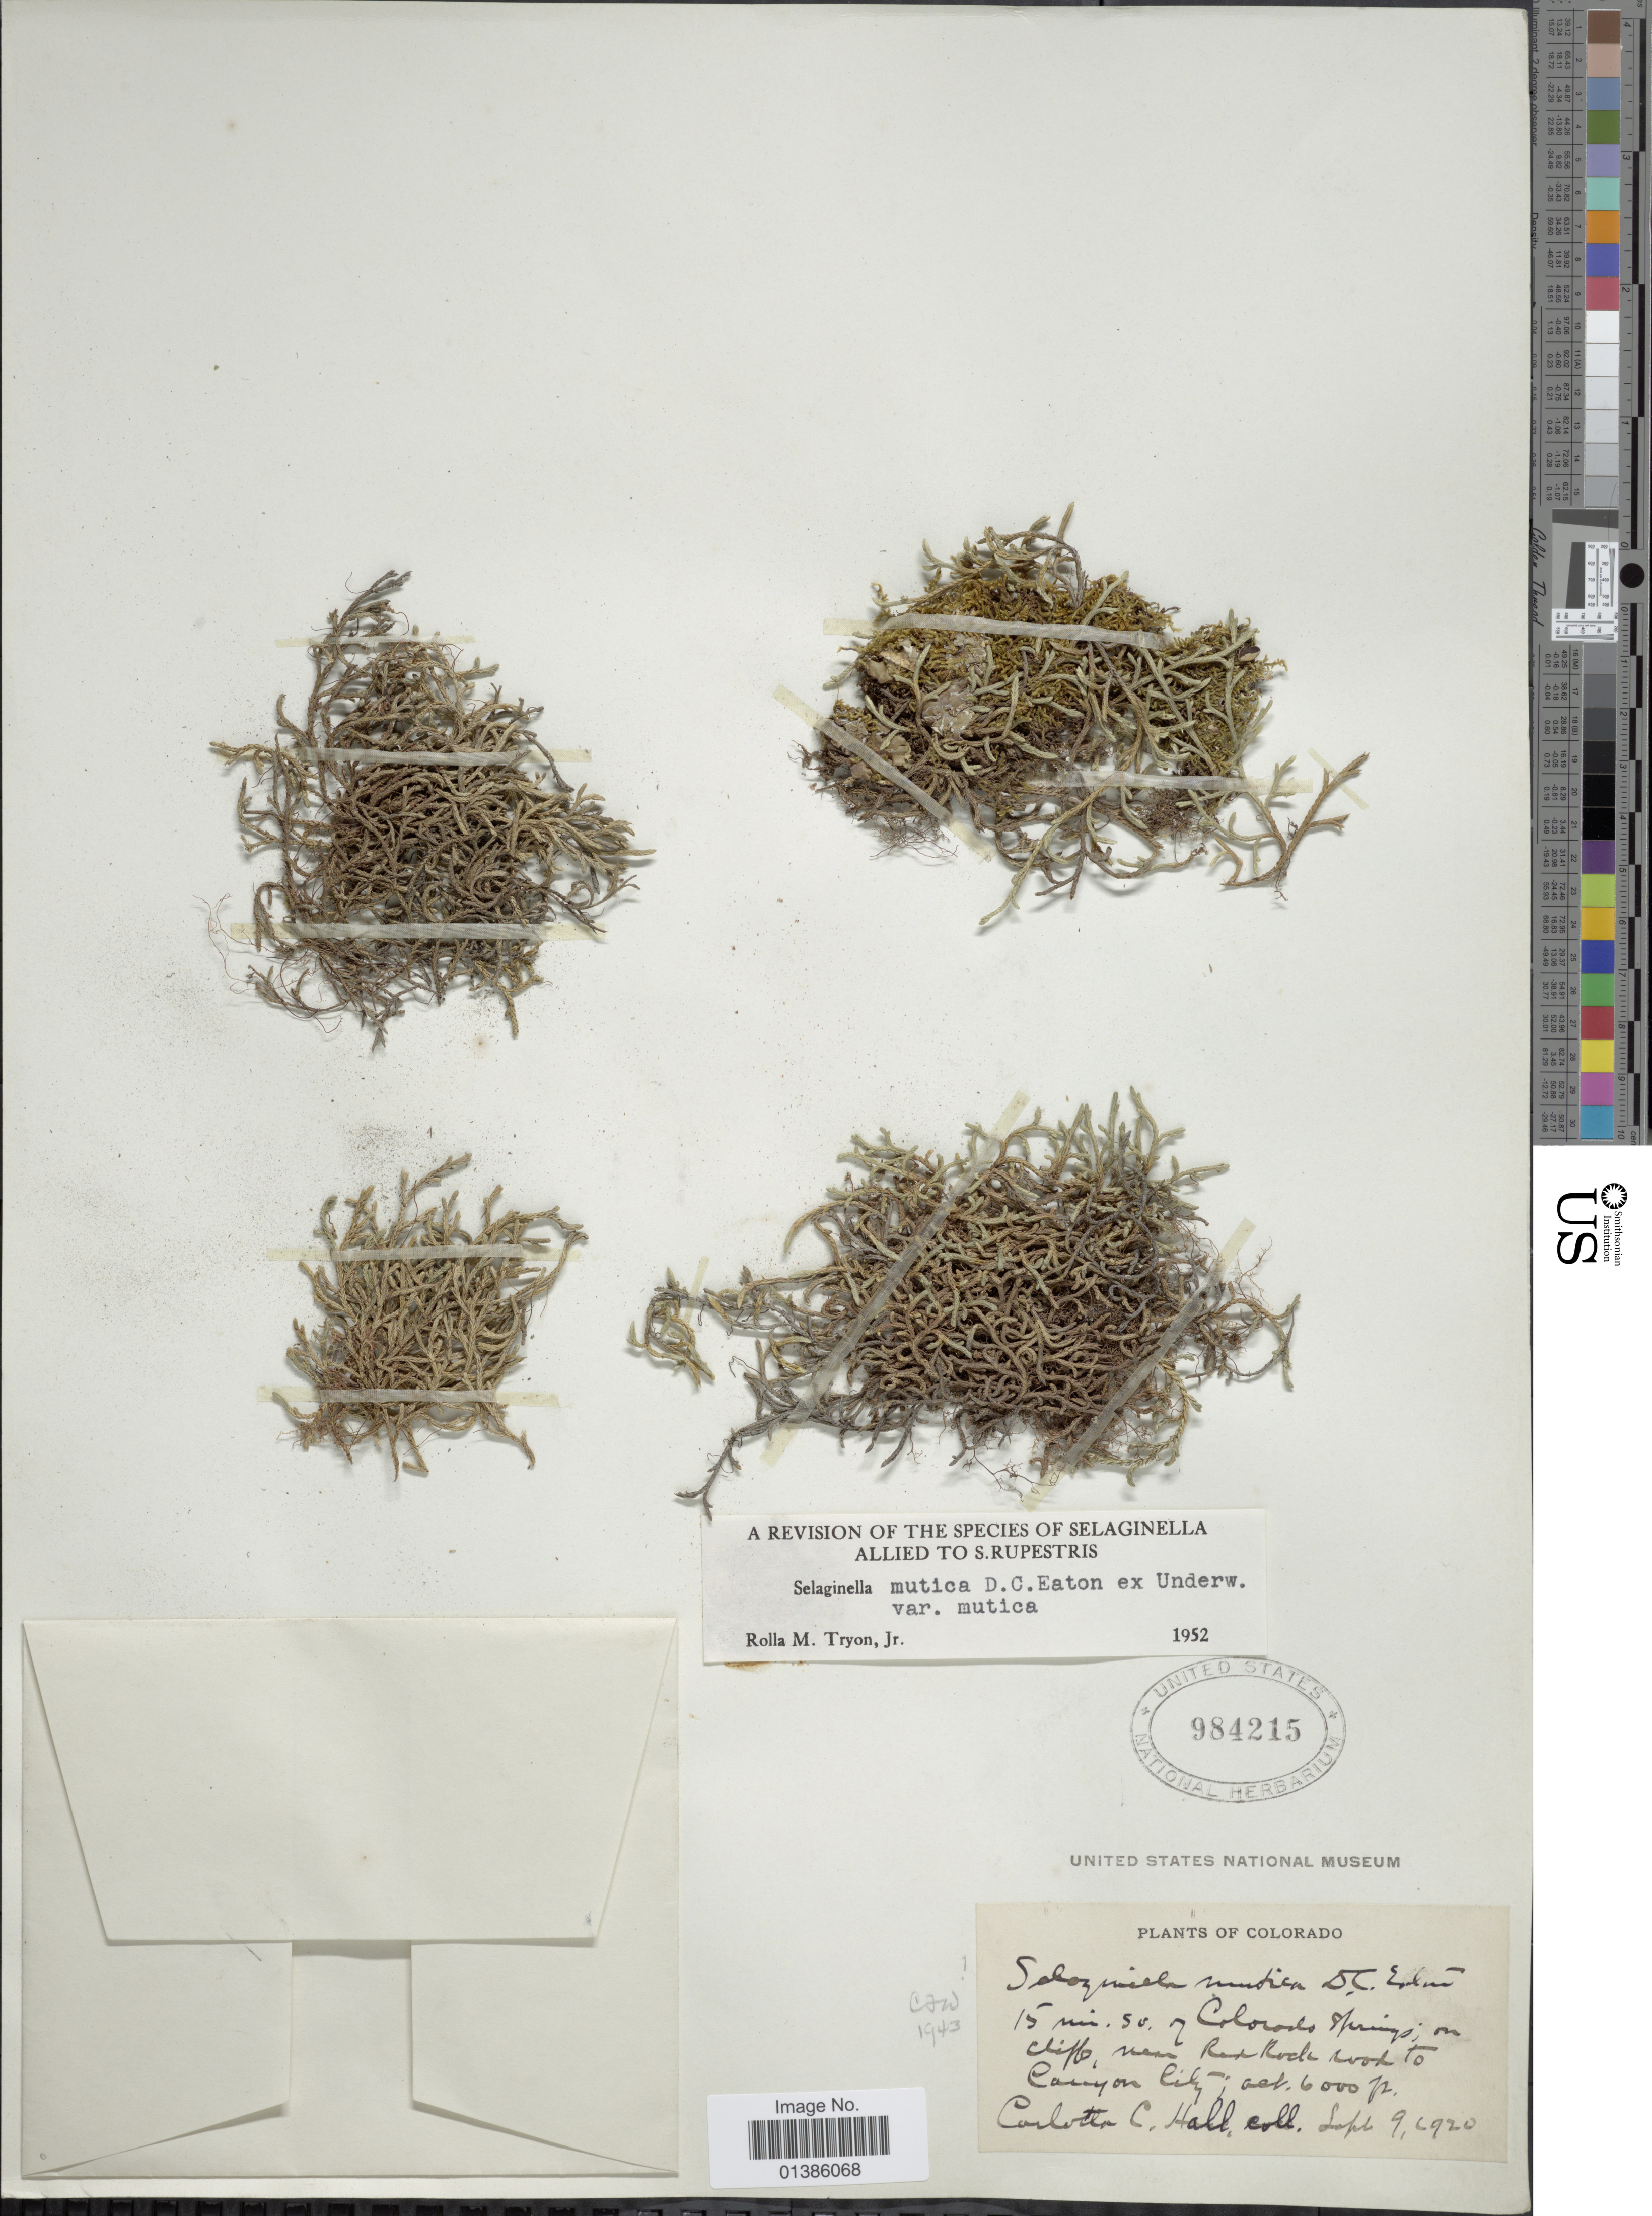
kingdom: Plantae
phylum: Tracheophyta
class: Lycopodiopsida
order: Selaginellales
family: Selaginellaceae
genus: Selaginella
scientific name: Selaginella mutica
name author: D.C. Eaton in Underw.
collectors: C. C. Hall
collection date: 1920-09-09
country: United States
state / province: Colorado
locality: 15 mi. so. of Colorado Springs; on cliffs, near Ren Rock road to Canyon City.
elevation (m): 1829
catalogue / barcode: US 984215